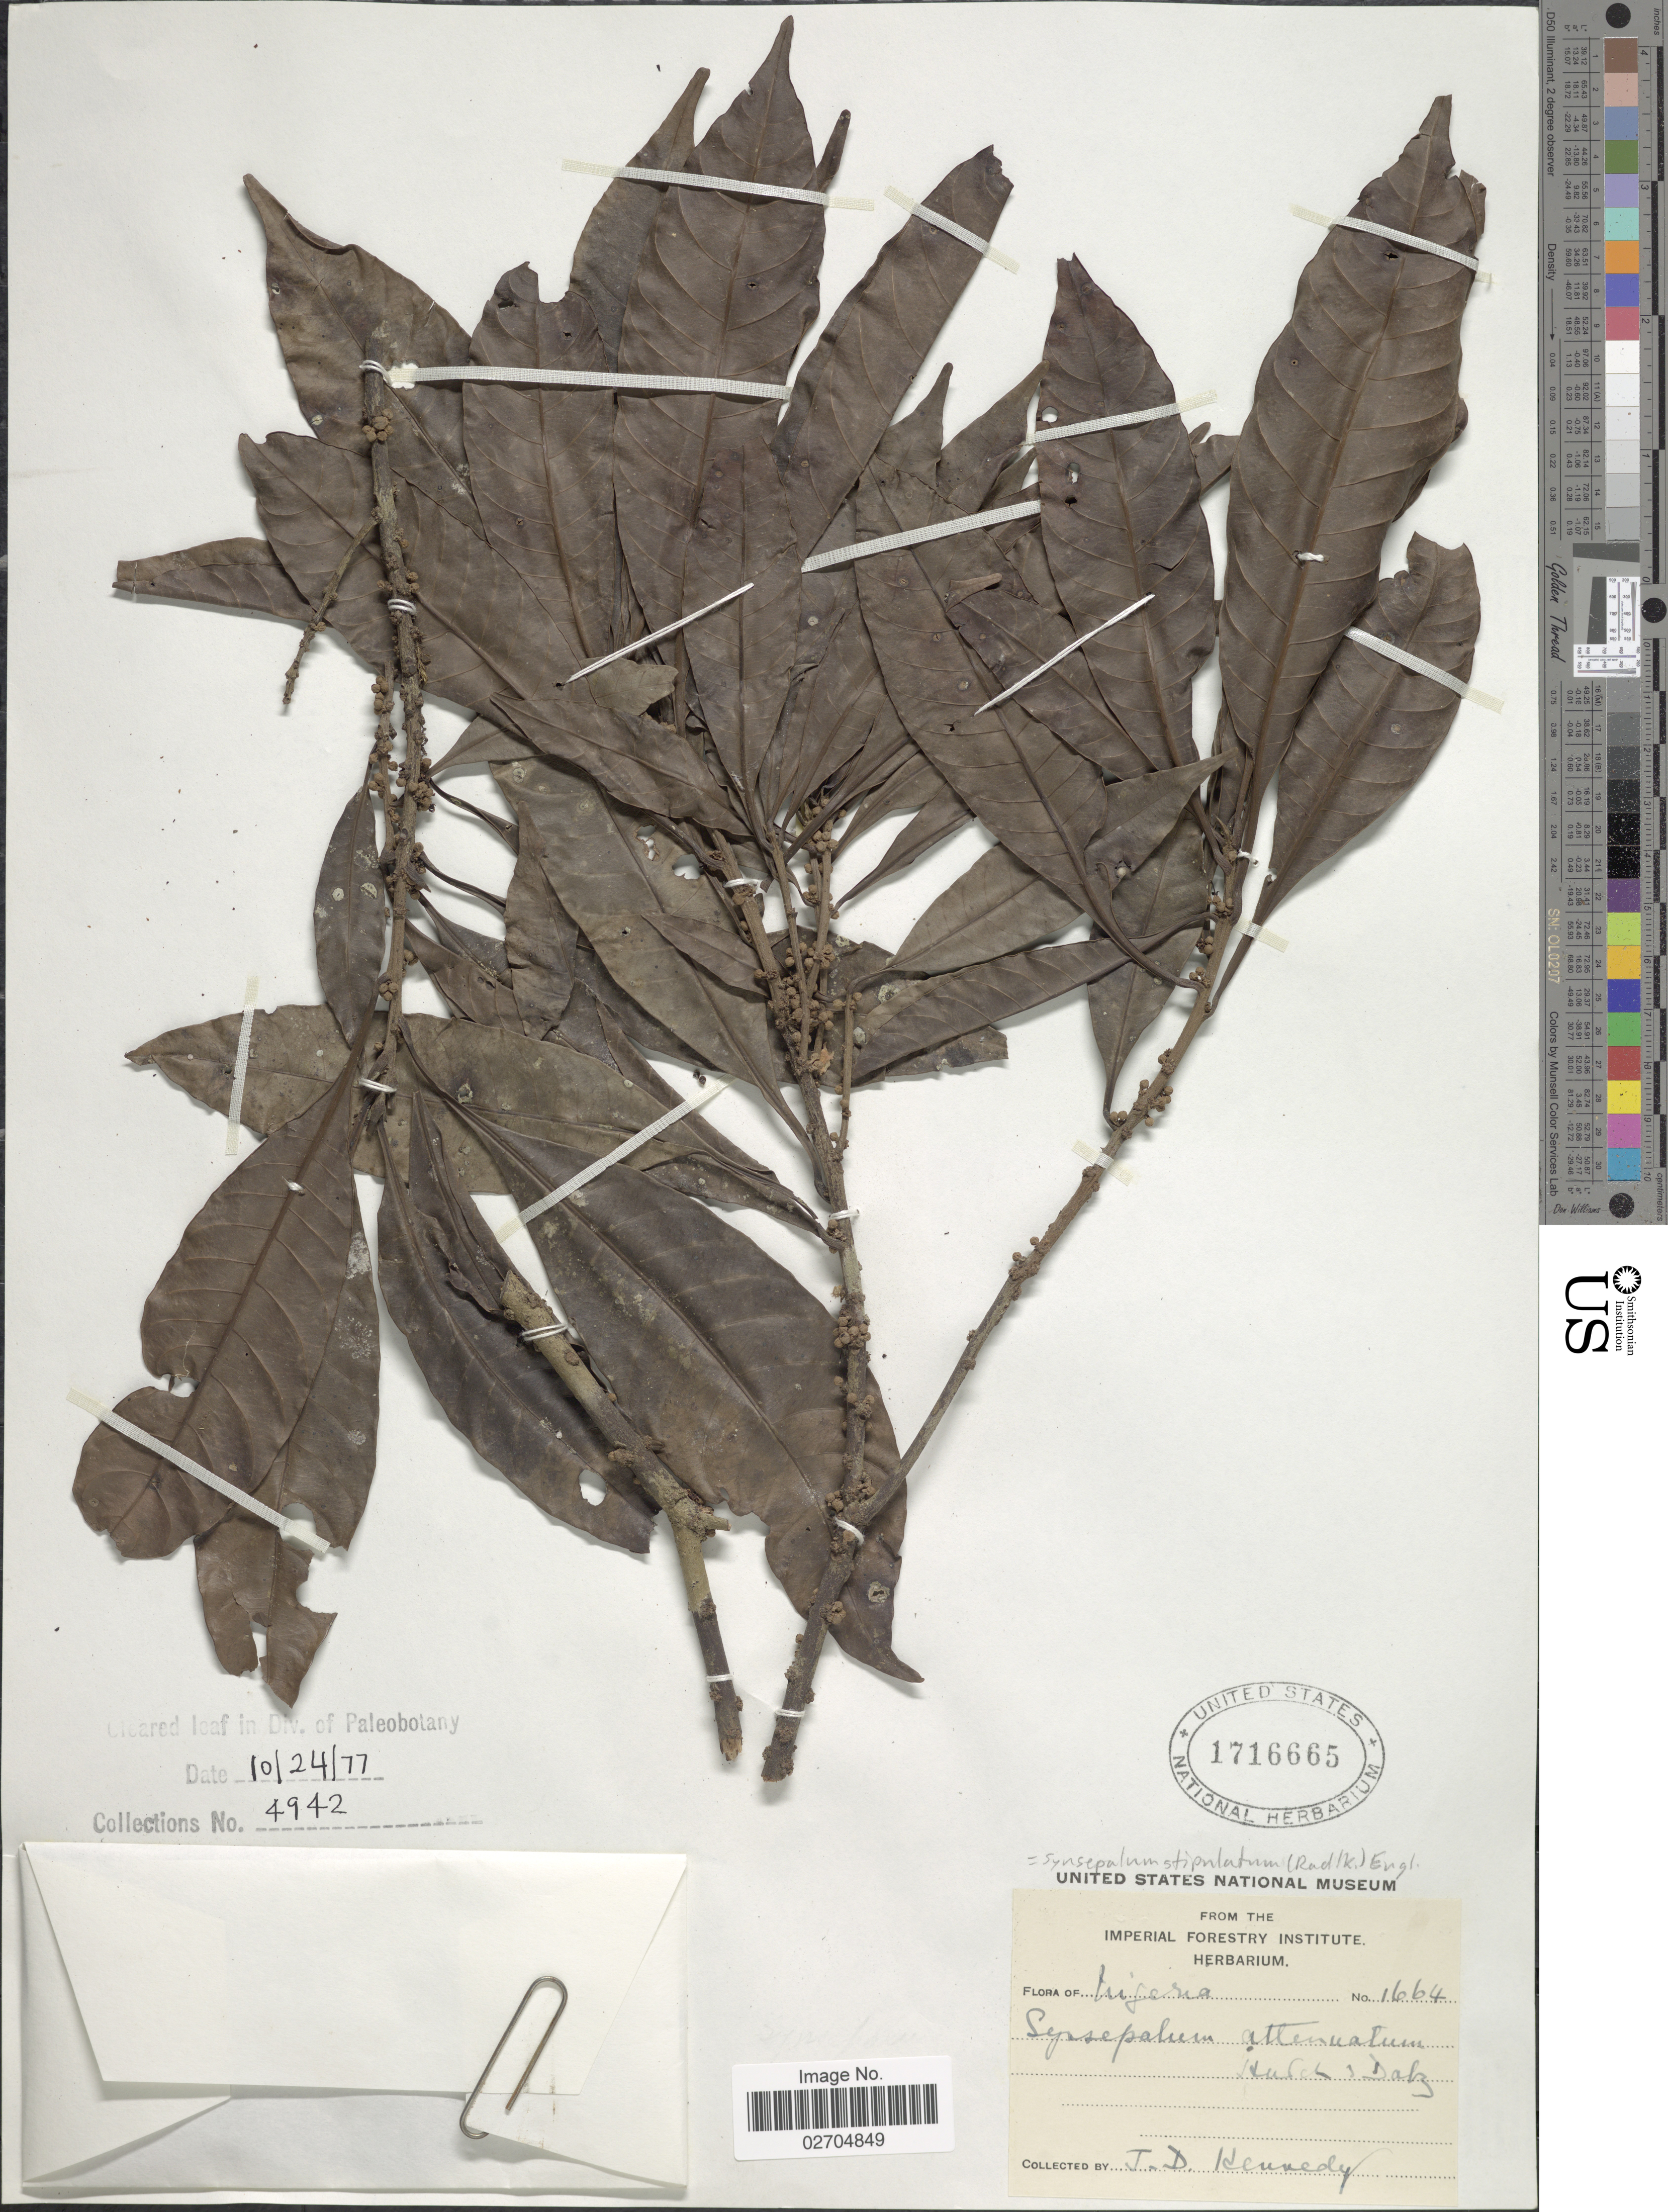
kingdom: Plantae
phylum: Tracheophyta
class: Magnoliopsida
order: Ericales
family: Sapotaceae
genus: Synsepalum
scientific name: Synsepalum stipulatum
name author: (Radlk.) Engl.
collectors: J. D. Kennedy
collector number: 1664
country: Nigeria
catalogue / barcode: US 1716665